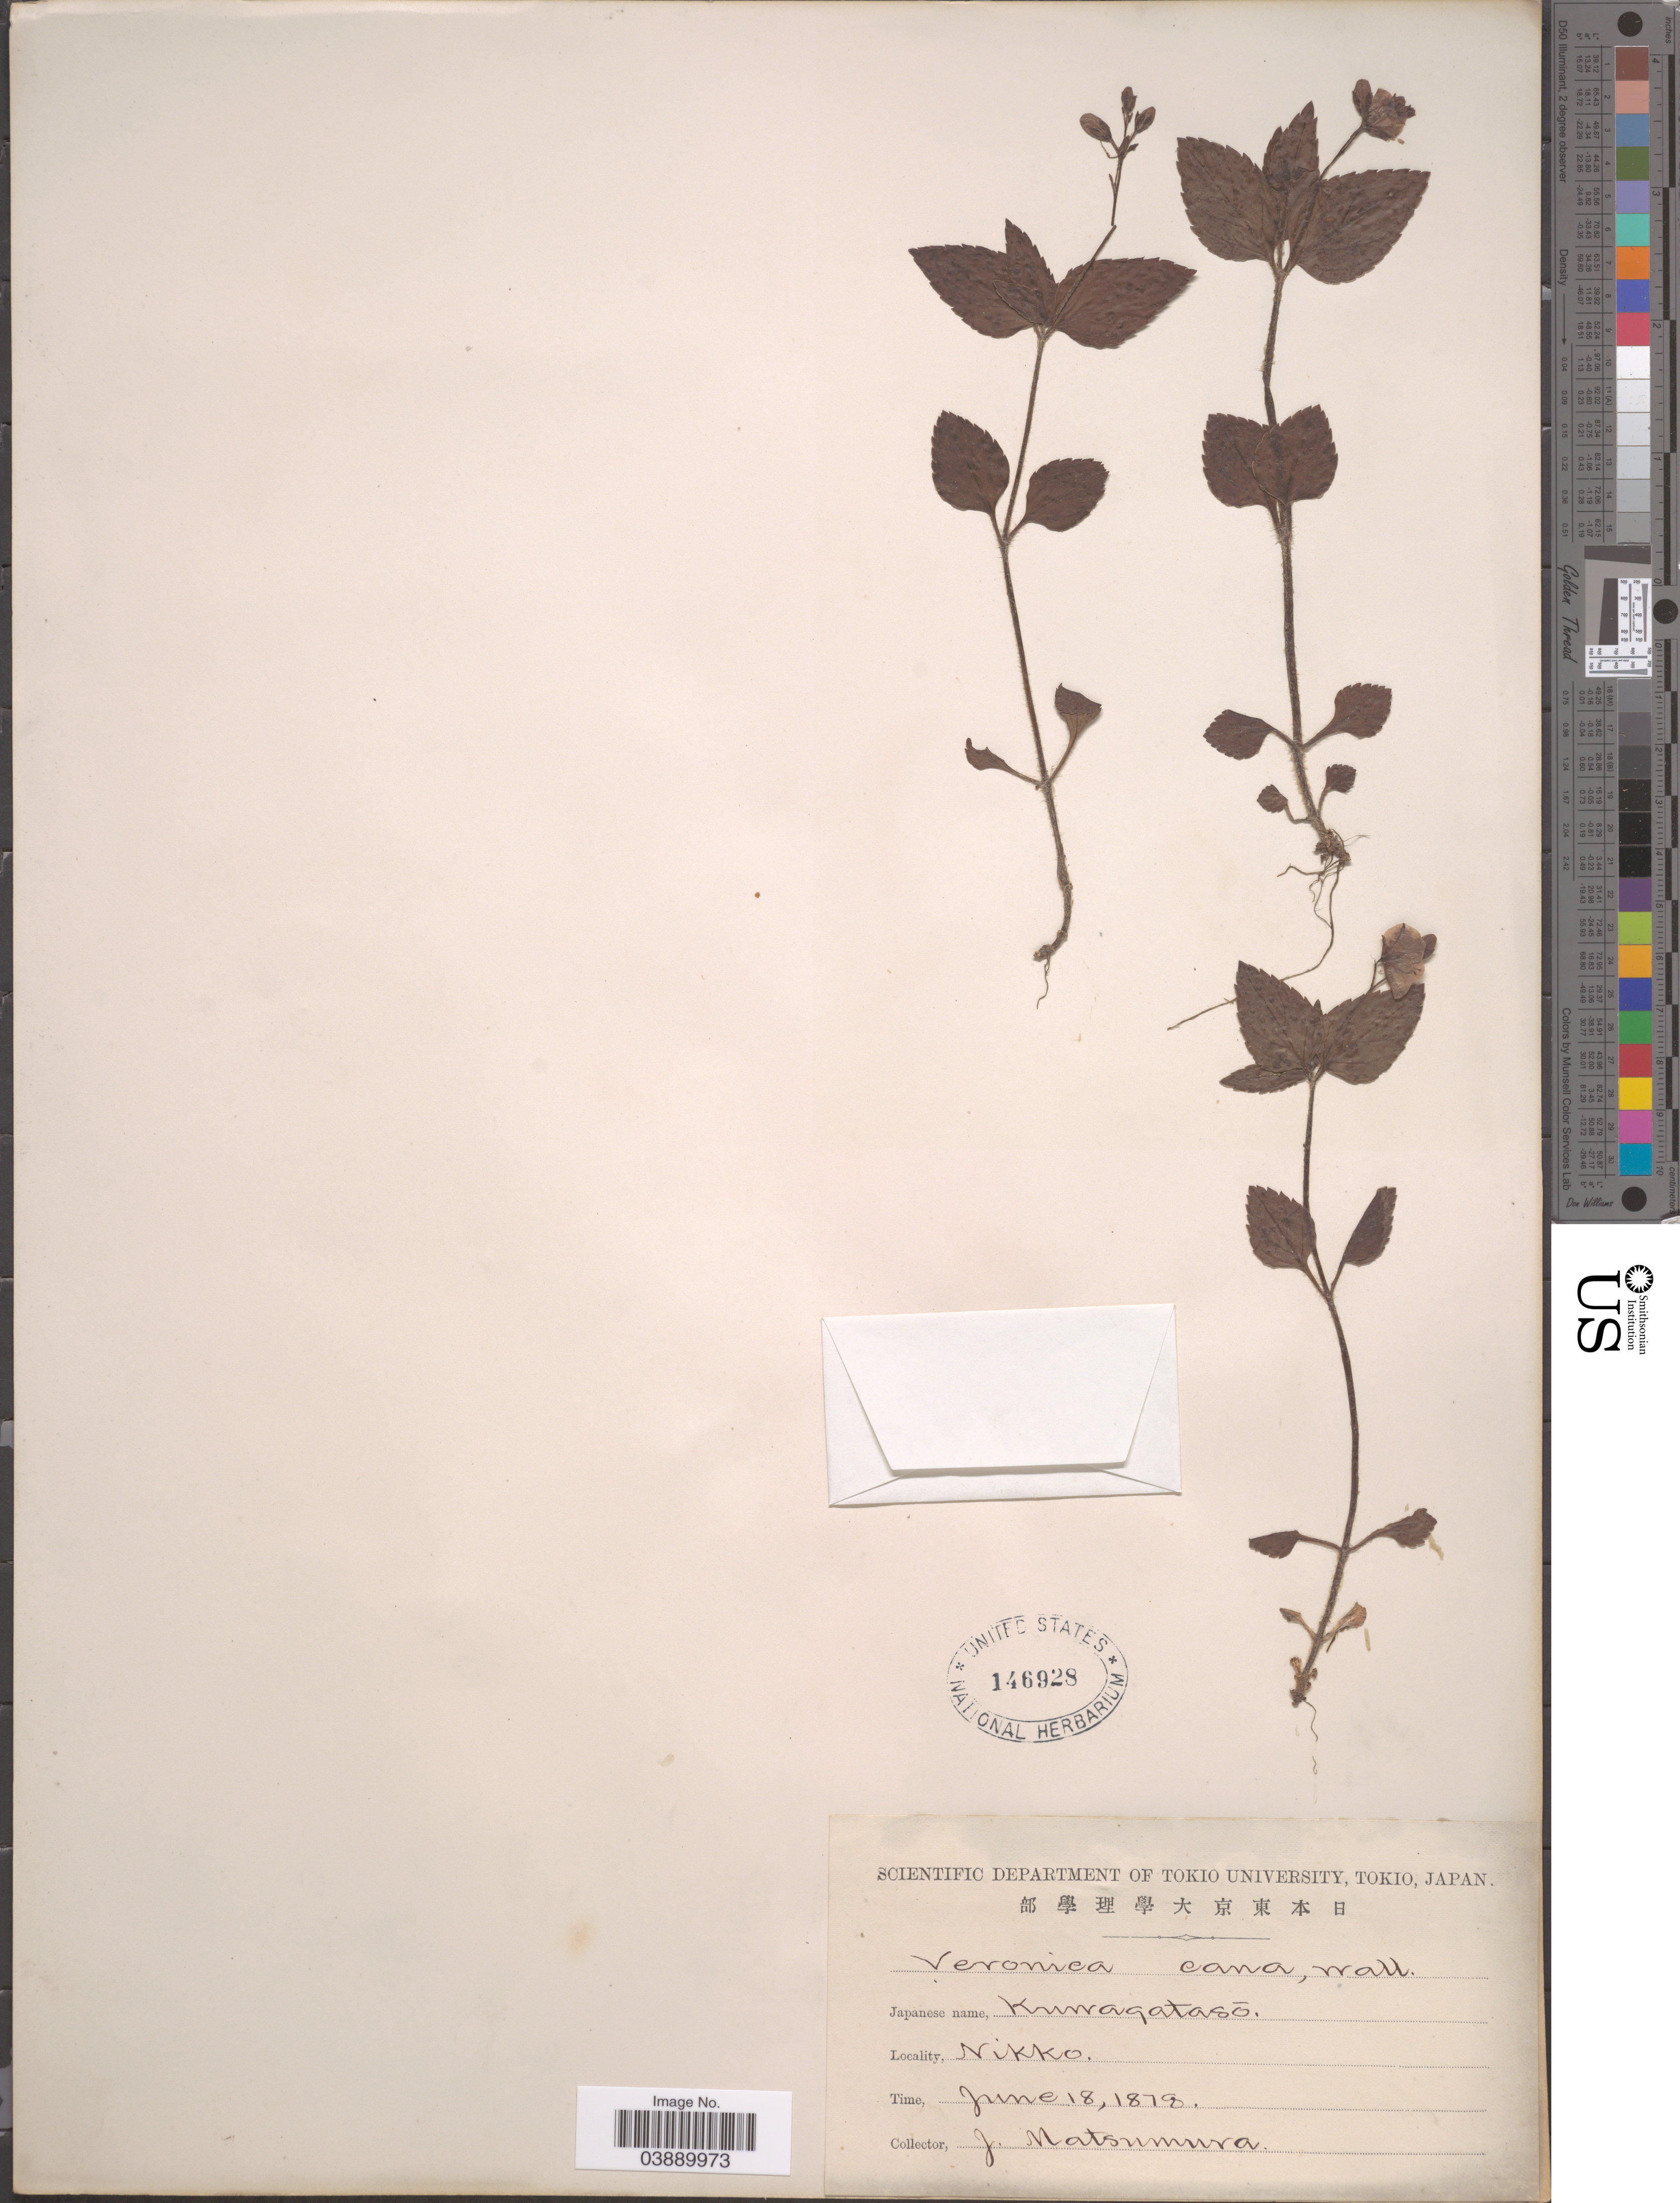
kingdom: Plantae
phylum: Tracheophyta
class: Magnoliopsida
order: Lamiales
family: Plantaginaceae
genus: Veronica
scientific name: Veronica cana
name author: Wall.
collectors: J. Matsumura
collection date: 1878-06-18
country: Japan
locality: Nikko.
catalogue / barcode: US 146928